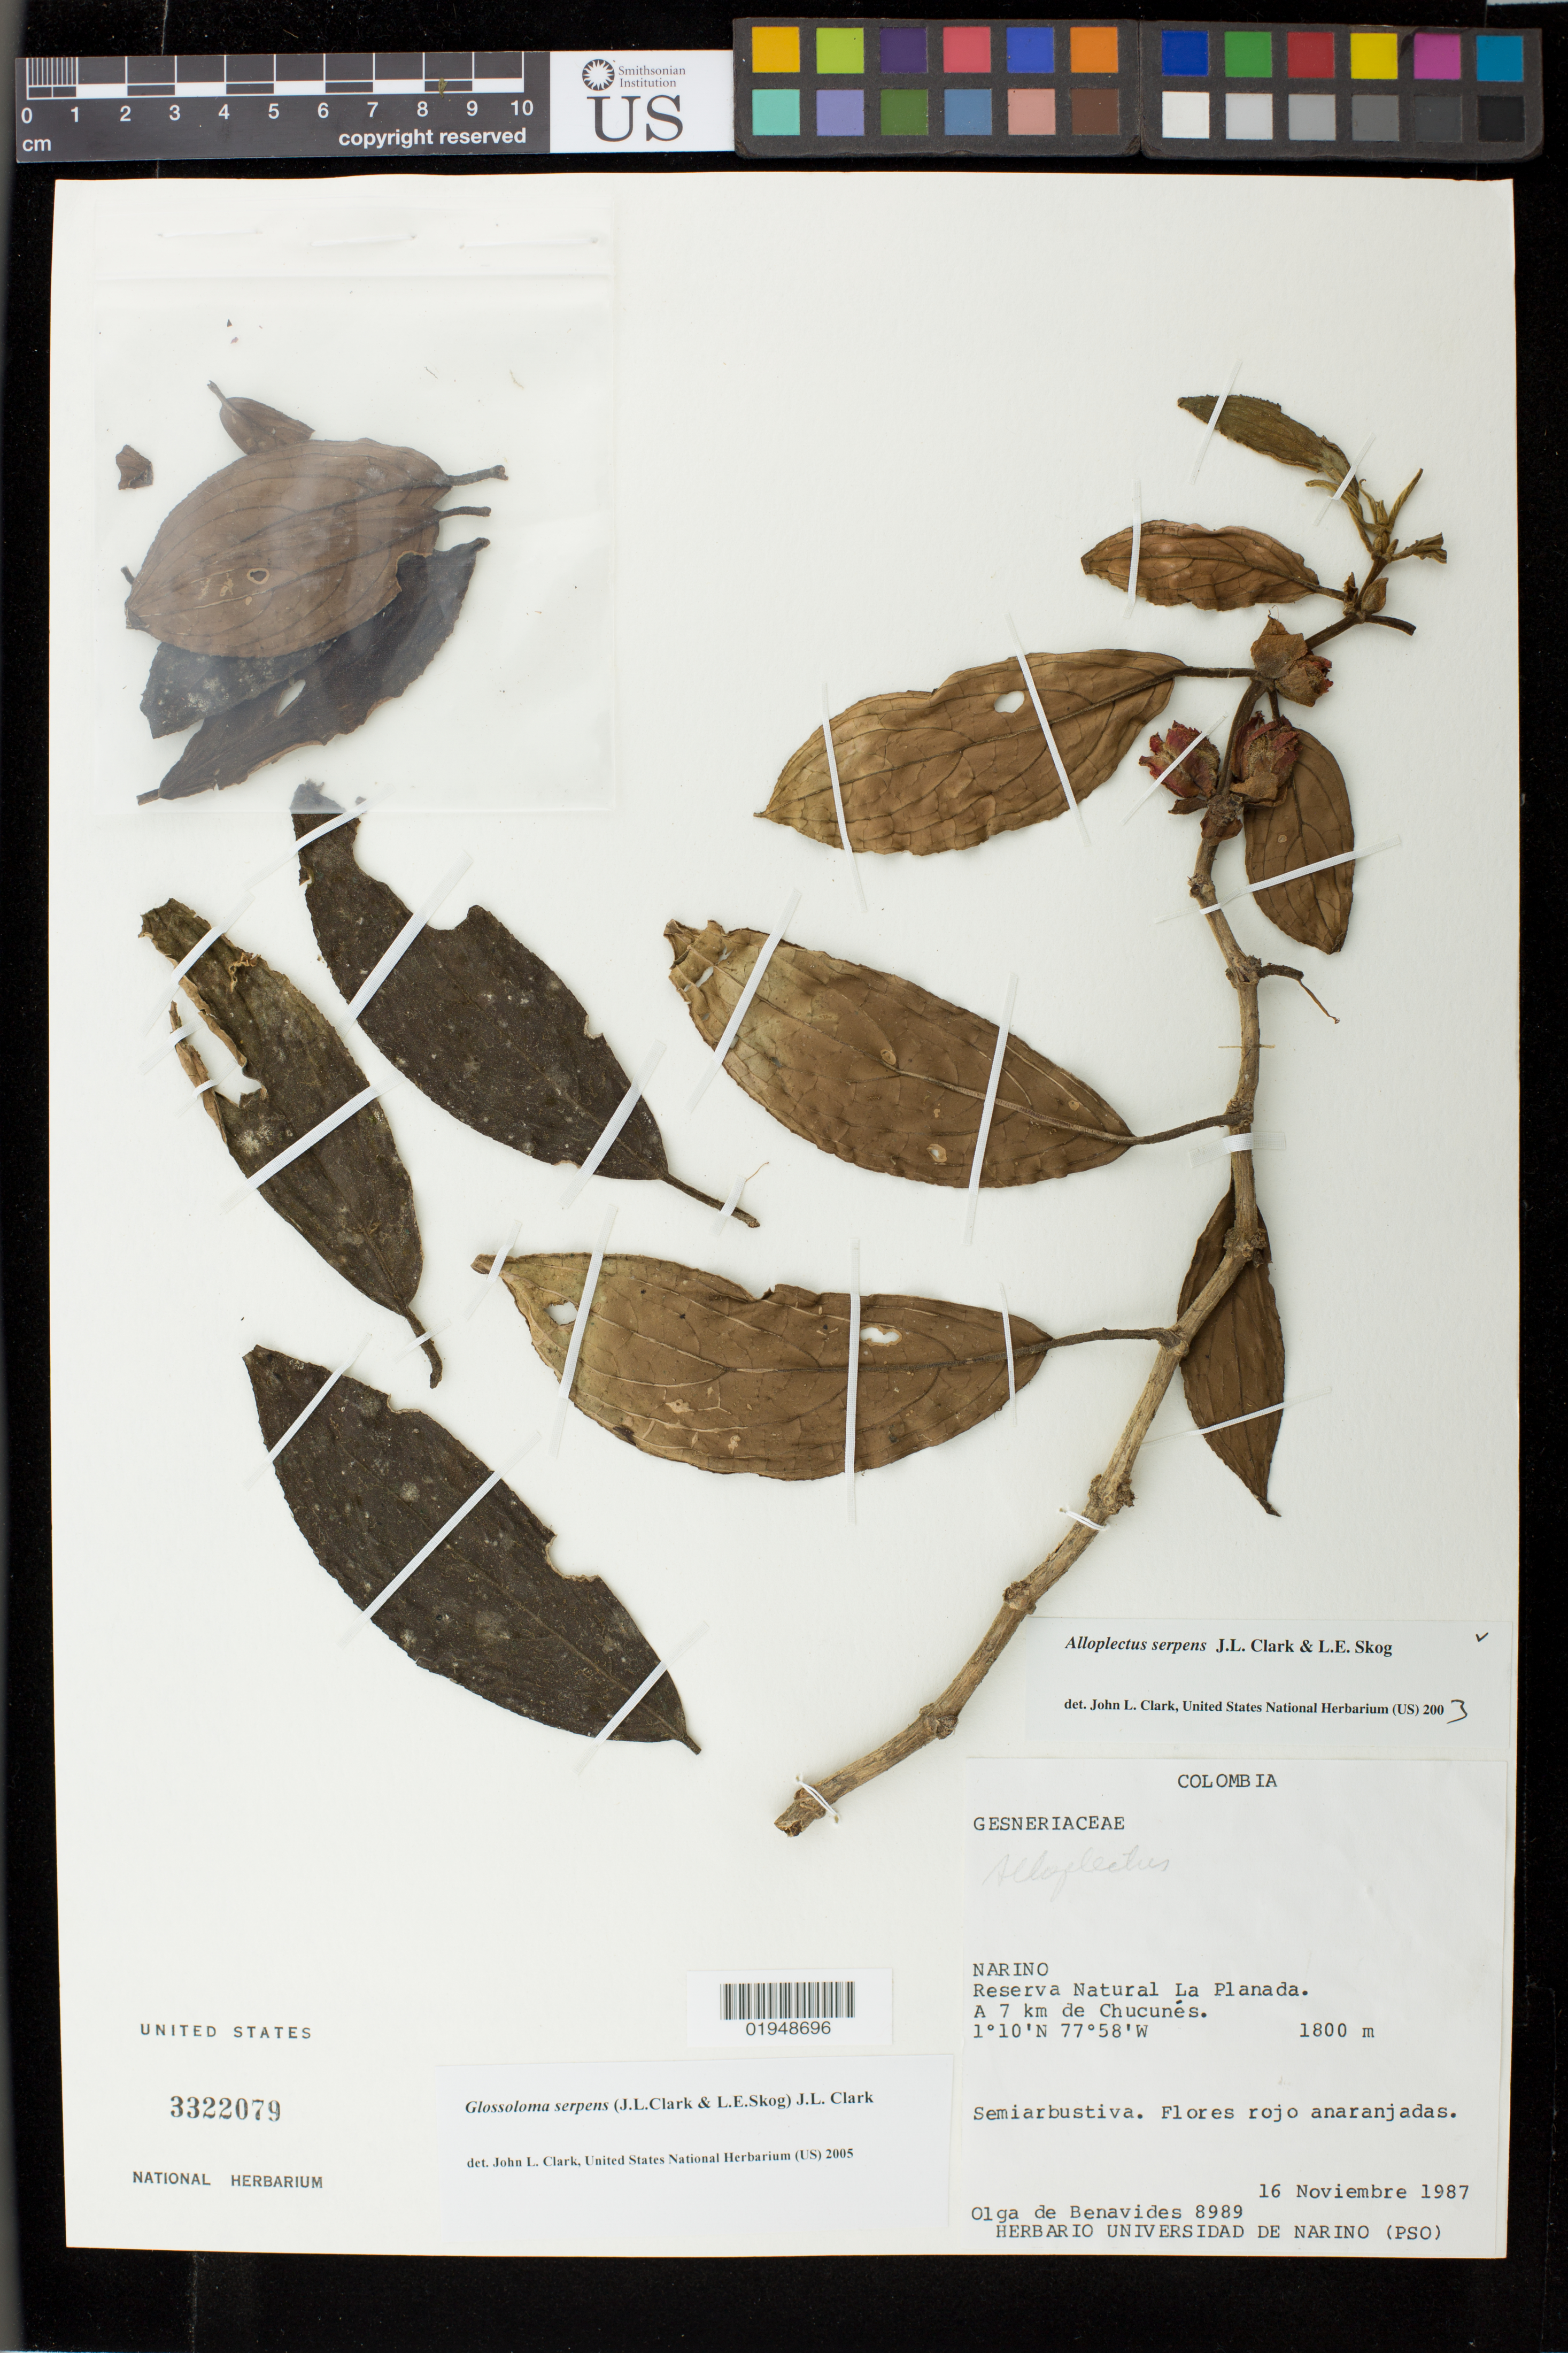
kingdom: Plantae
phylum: Tracheophyta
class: Magnoliopsida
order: Lamiales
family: Gesneriaceae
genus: Glossoloma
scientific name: Glossoloma serpens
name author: (J.L. Clark & L.E. Skog) J.L. Clark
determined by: Clark, J. L., (SEL), The Marie Selby Botanical Garden (UNITED STATES)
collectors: Olga S. de Benavides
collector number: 8989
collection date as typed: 16 Nov 1987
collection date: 1987-11-16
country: Colombia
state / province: Nariño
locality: Reserva Natural La Planada. A 7 km de Chucunés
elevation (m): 1800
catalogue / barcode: US 3322079